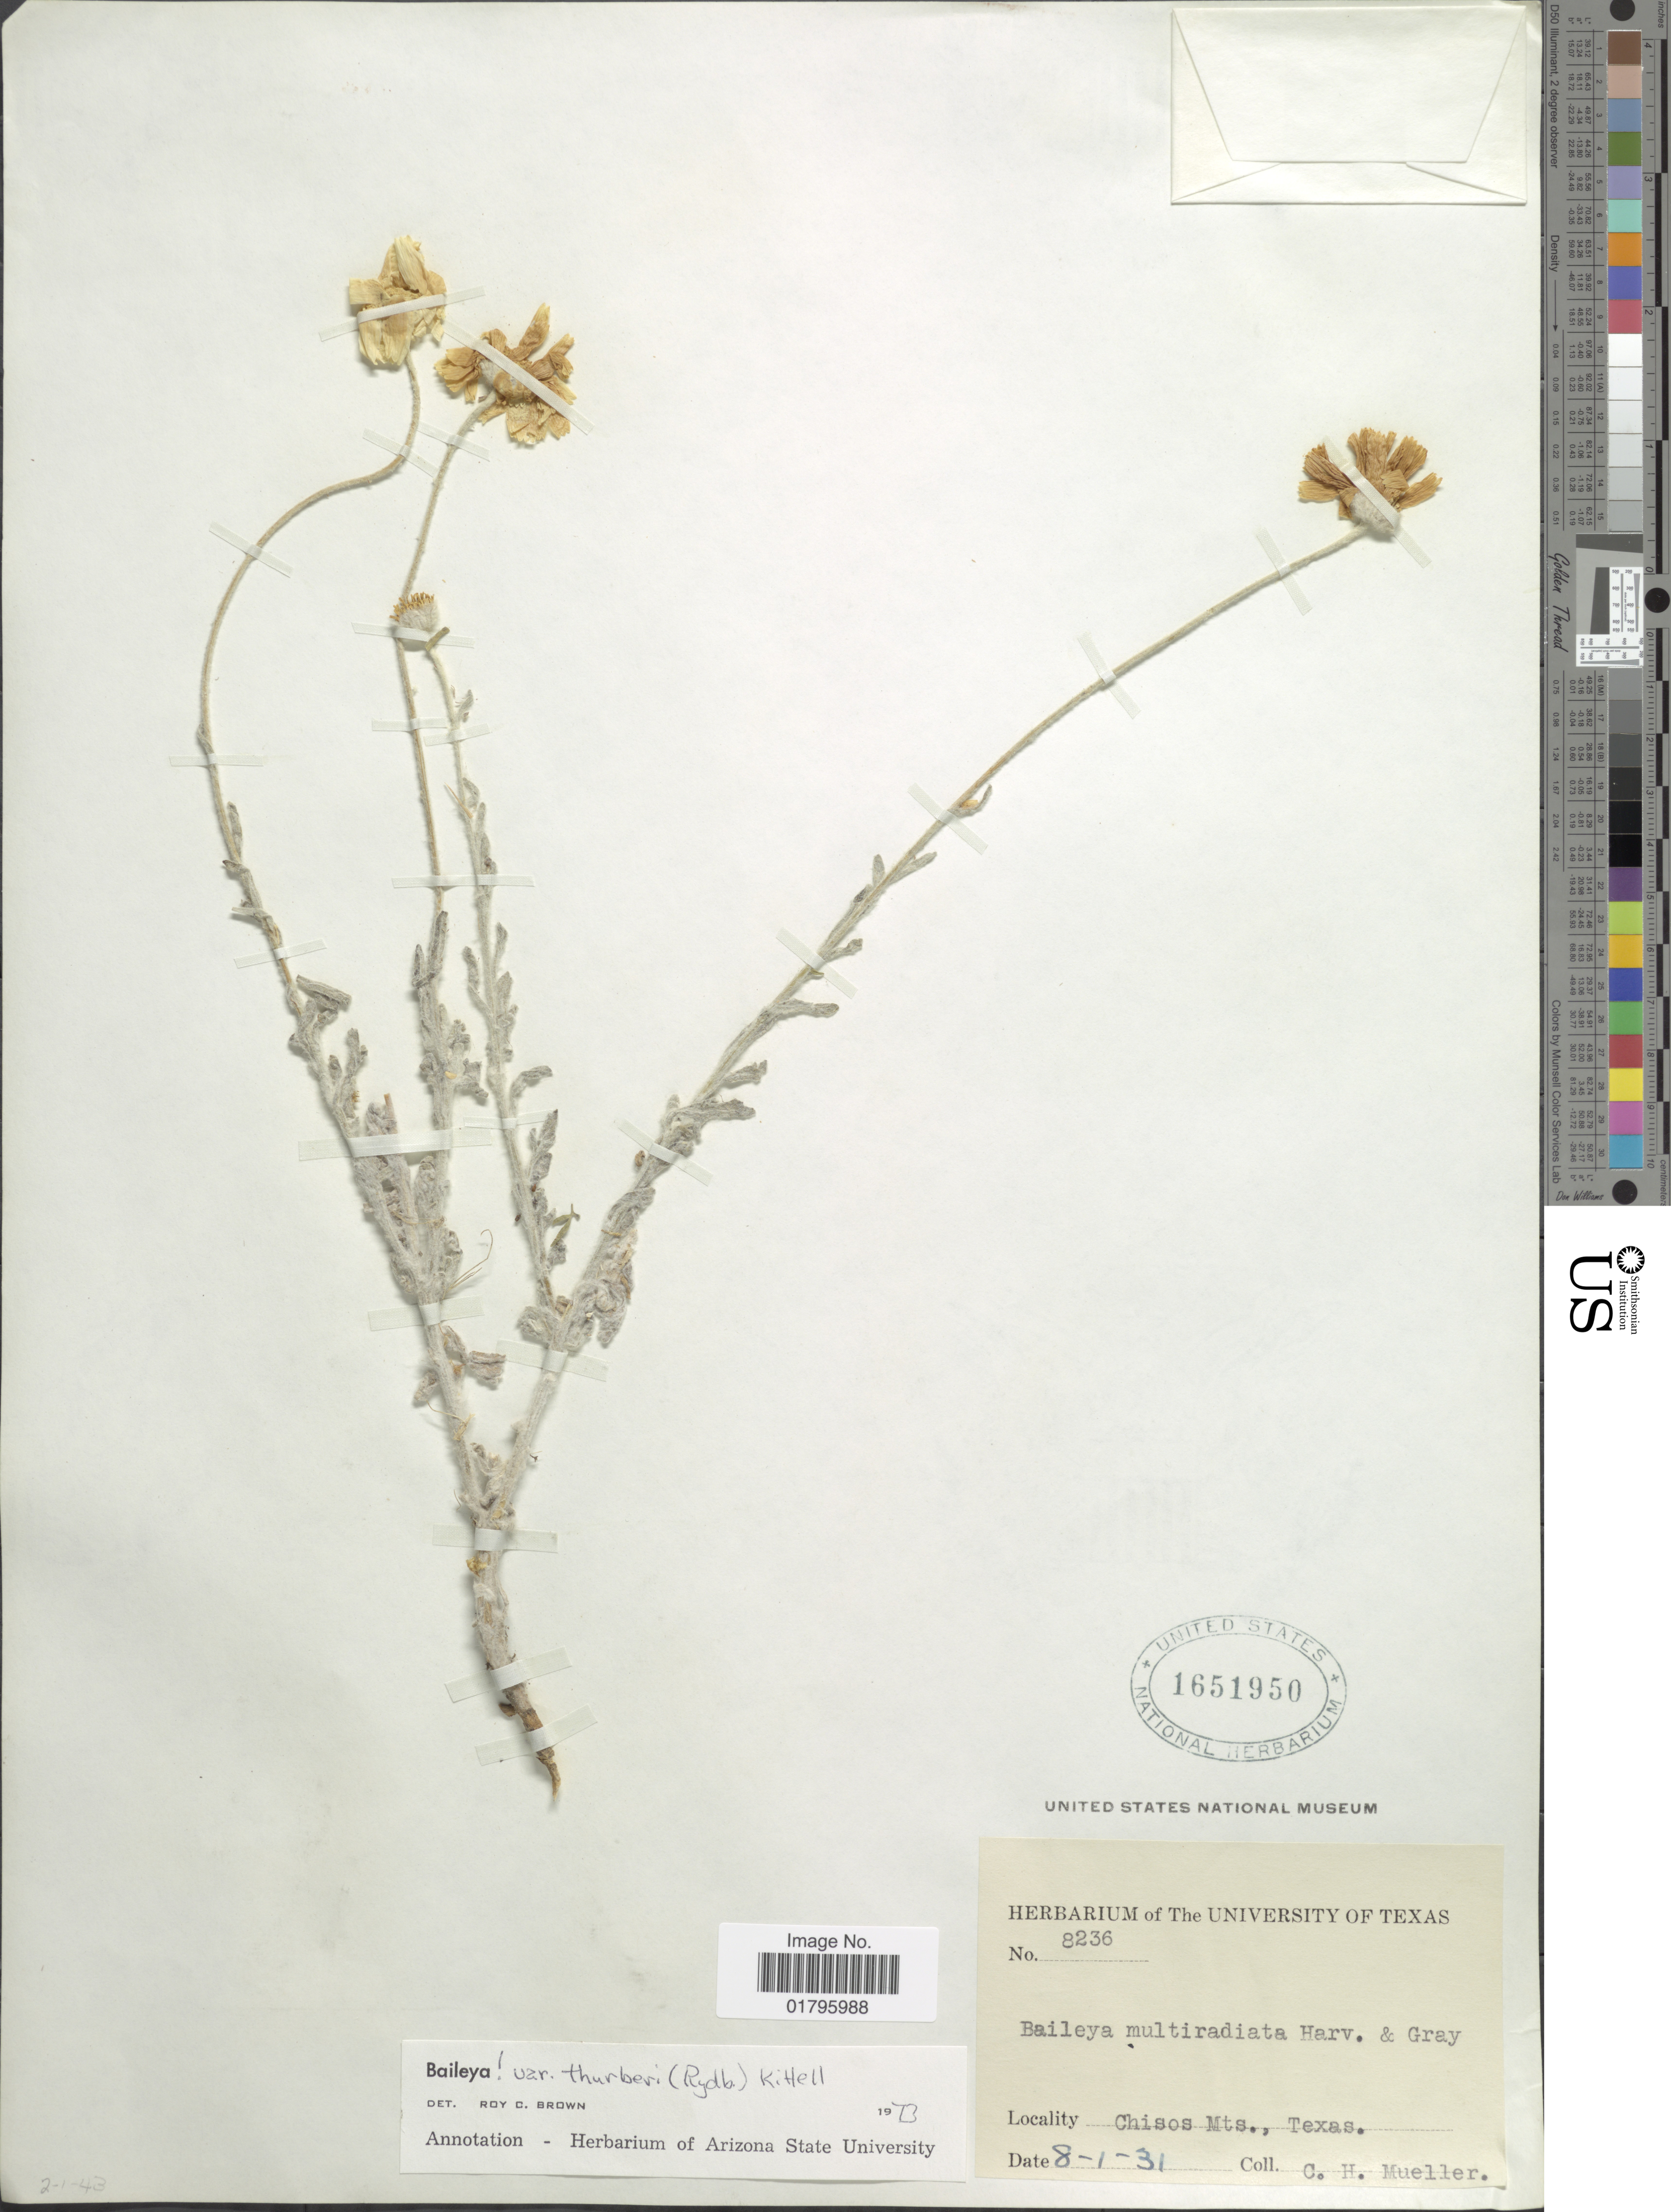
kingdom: Plantae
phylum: Tracheophyta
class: Magnoliopsida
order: Asterales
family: Asteraceae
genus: Baileya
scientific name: Baileya multiradiata var. thurberi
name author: (Rydb.) Kittell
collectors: C. H. Mueller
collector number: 8236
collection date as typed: Transcribed d/m/y: 1/8/31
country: United States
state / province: Texas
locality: Chisos Mts.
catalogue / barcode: US 1651950